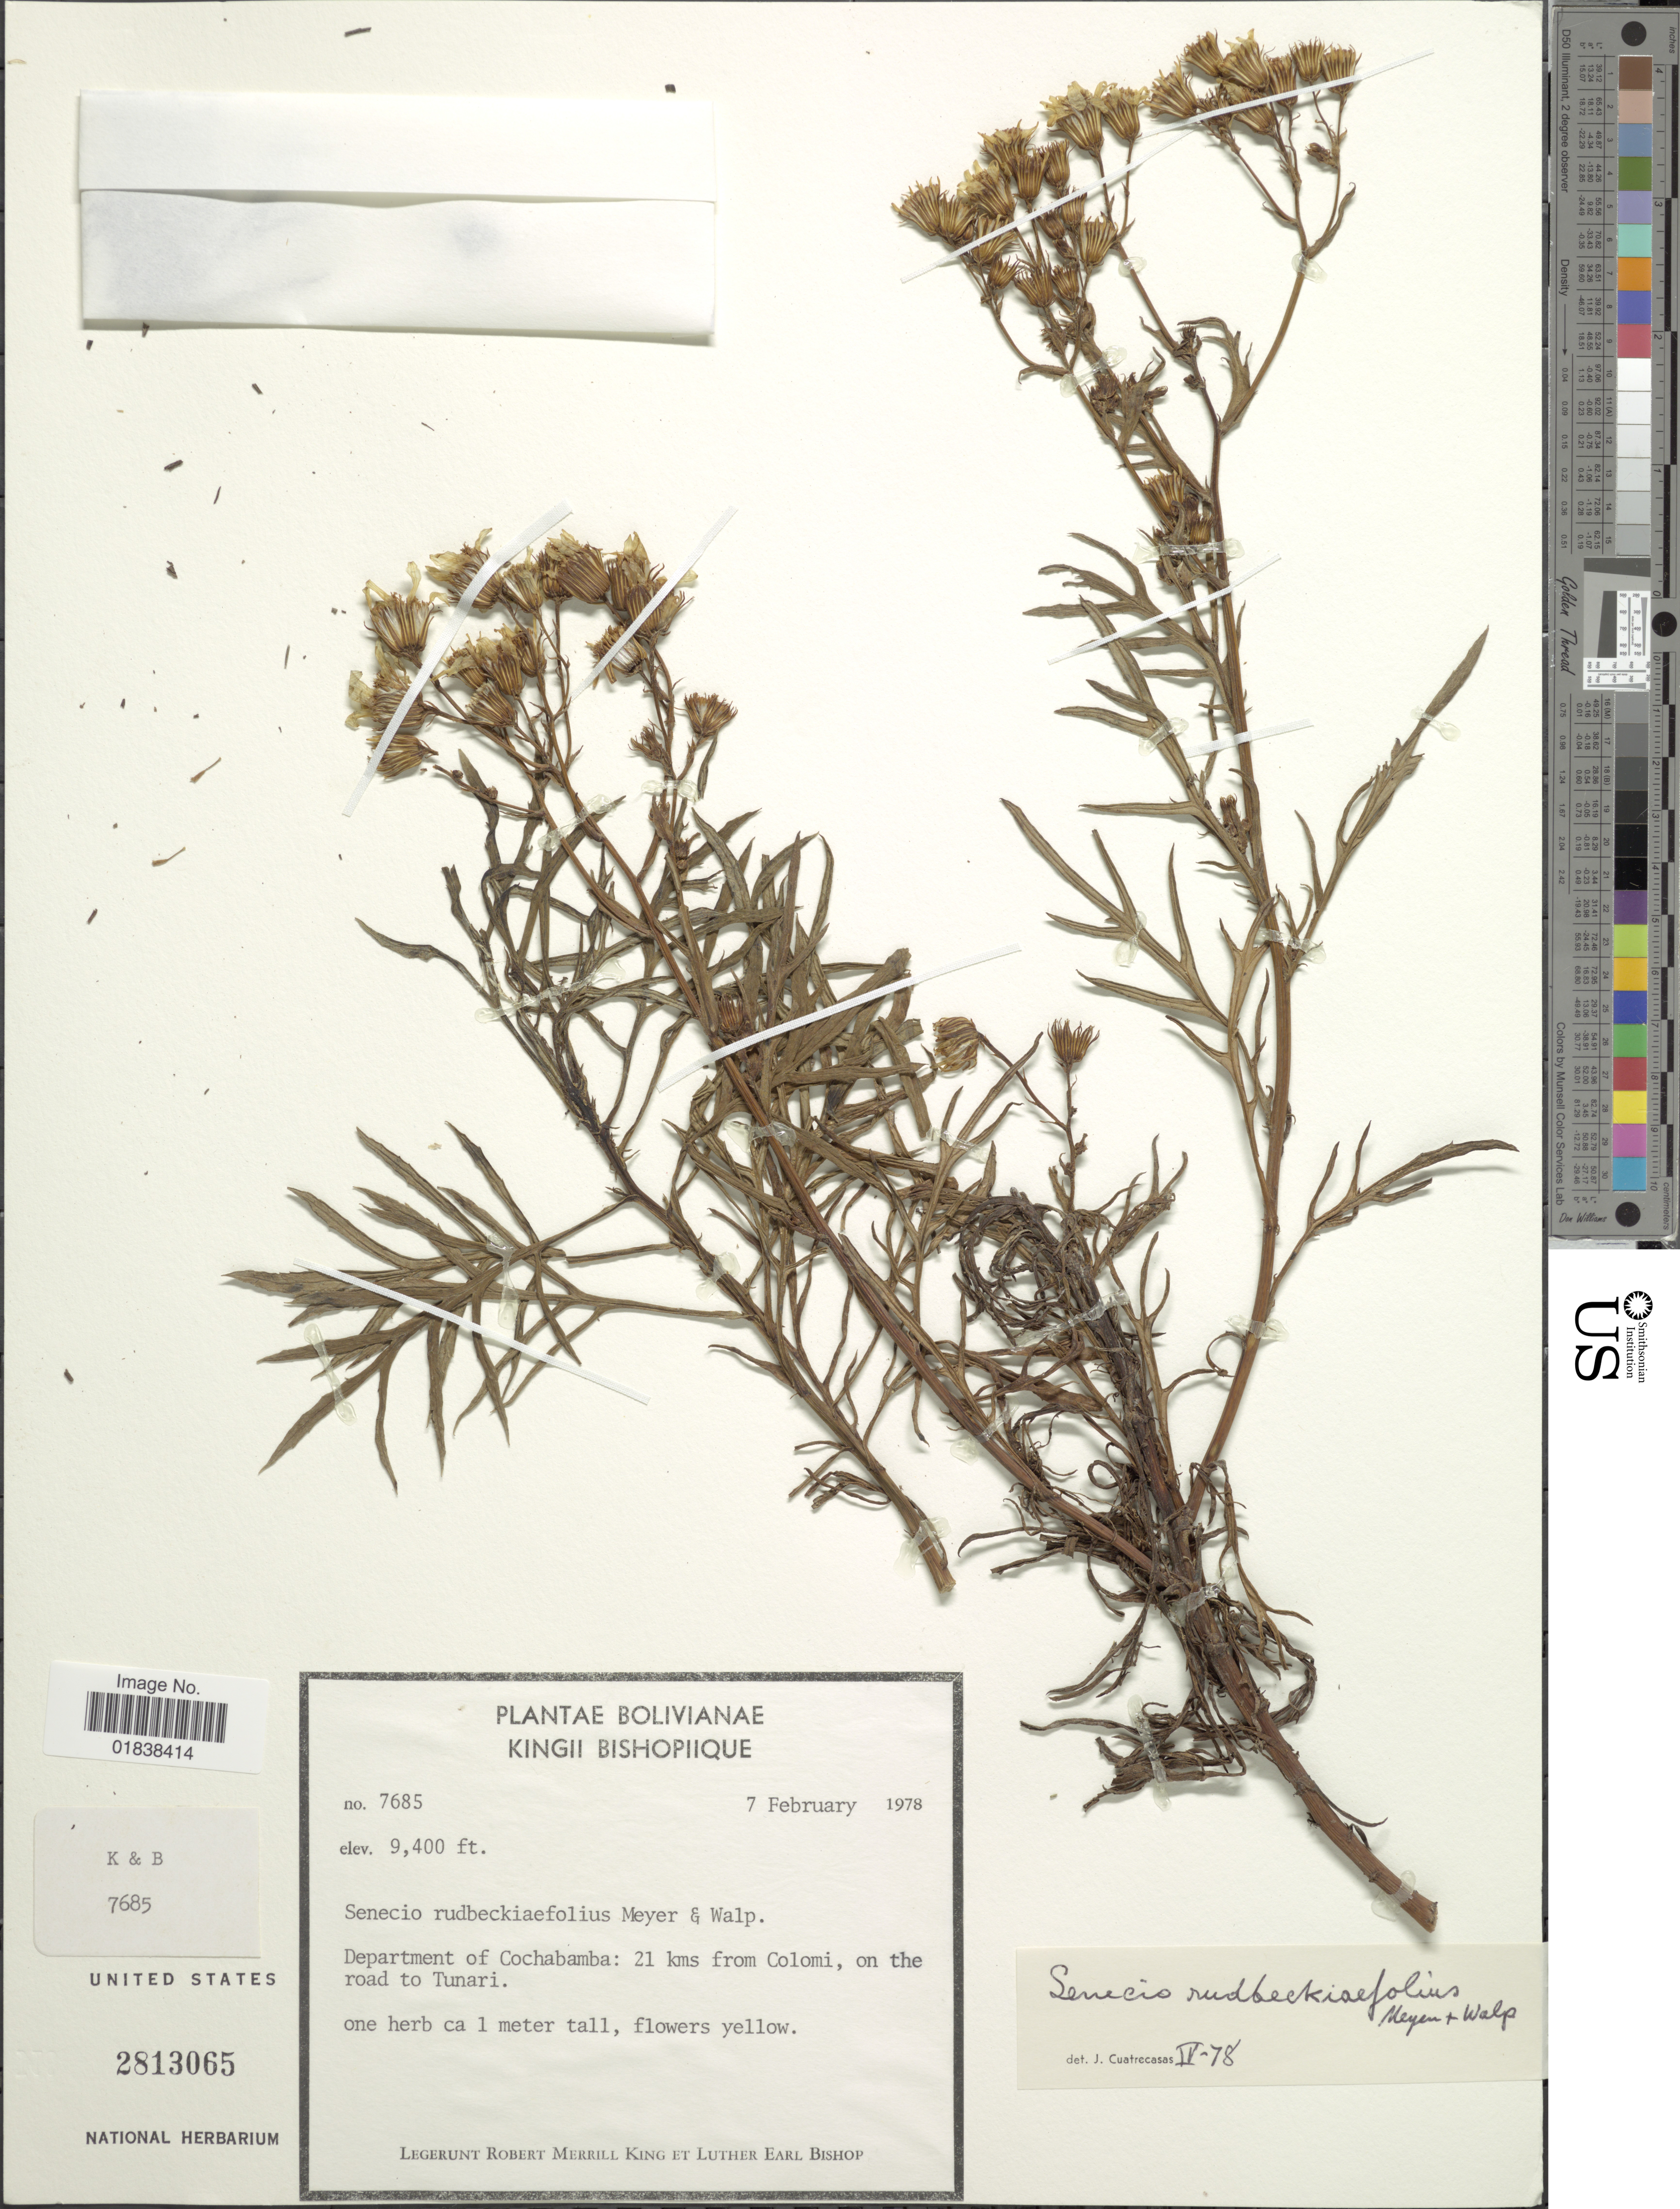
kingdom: Plantae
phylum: Tracheophyta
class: Magnoliopsida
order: Asterales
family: Asteraceae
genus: Senecio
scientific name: Senecio rudbeckiifolius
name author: Meyen & Walp.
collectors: R. M. King & L. E. Bishop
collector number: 7685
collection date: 1978-02-07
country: Bolivia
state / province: Cochabamba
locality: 21 kms from Colomi, on the road to Tunari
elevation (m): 2865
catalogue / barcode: US 2813065